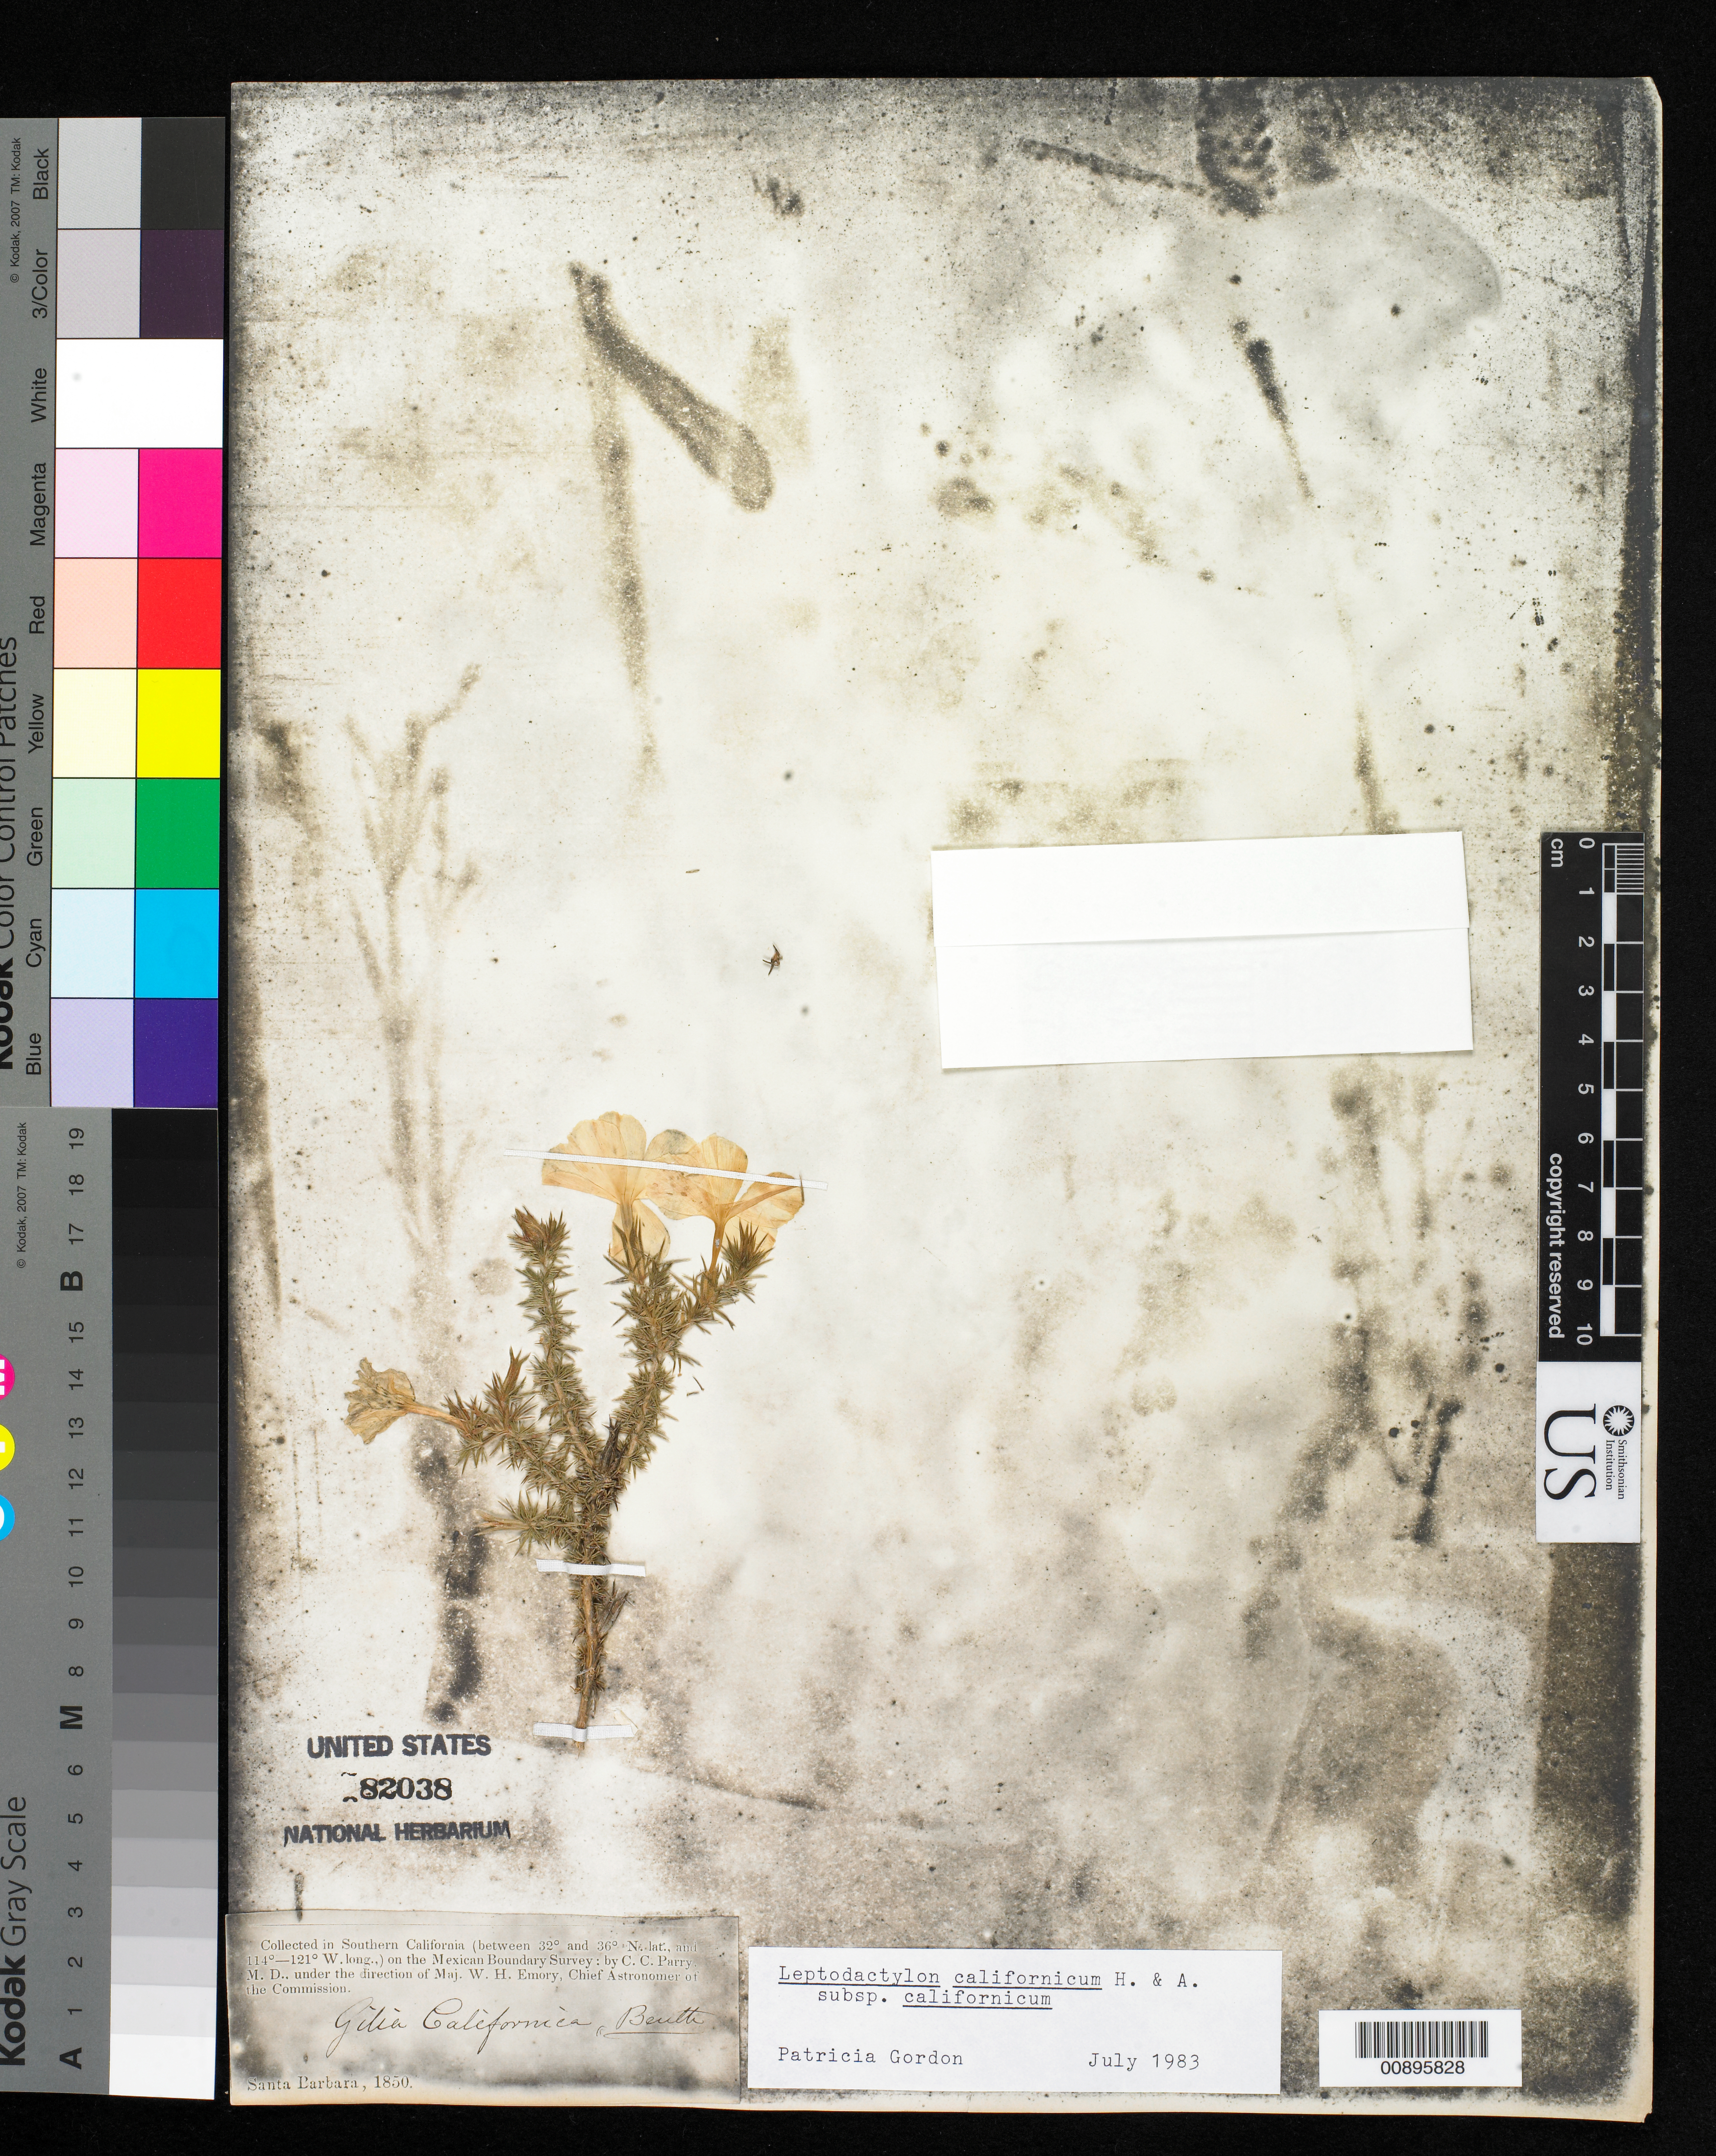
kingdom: Plantae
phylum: Tracheophyta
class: Magnoliopsida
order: Ericales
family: Polemoniaceae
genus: Linanthus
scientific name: Linanthus californicus subsp. californicus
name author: (Hook. & Arn.) J.M. Porter & L.A. Johnson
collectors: C. C. Parry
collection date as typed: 1850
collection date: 1850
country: United States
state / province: California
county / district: Santa Barbara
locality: Santa barbara, Southern California.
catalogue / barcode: US 82038